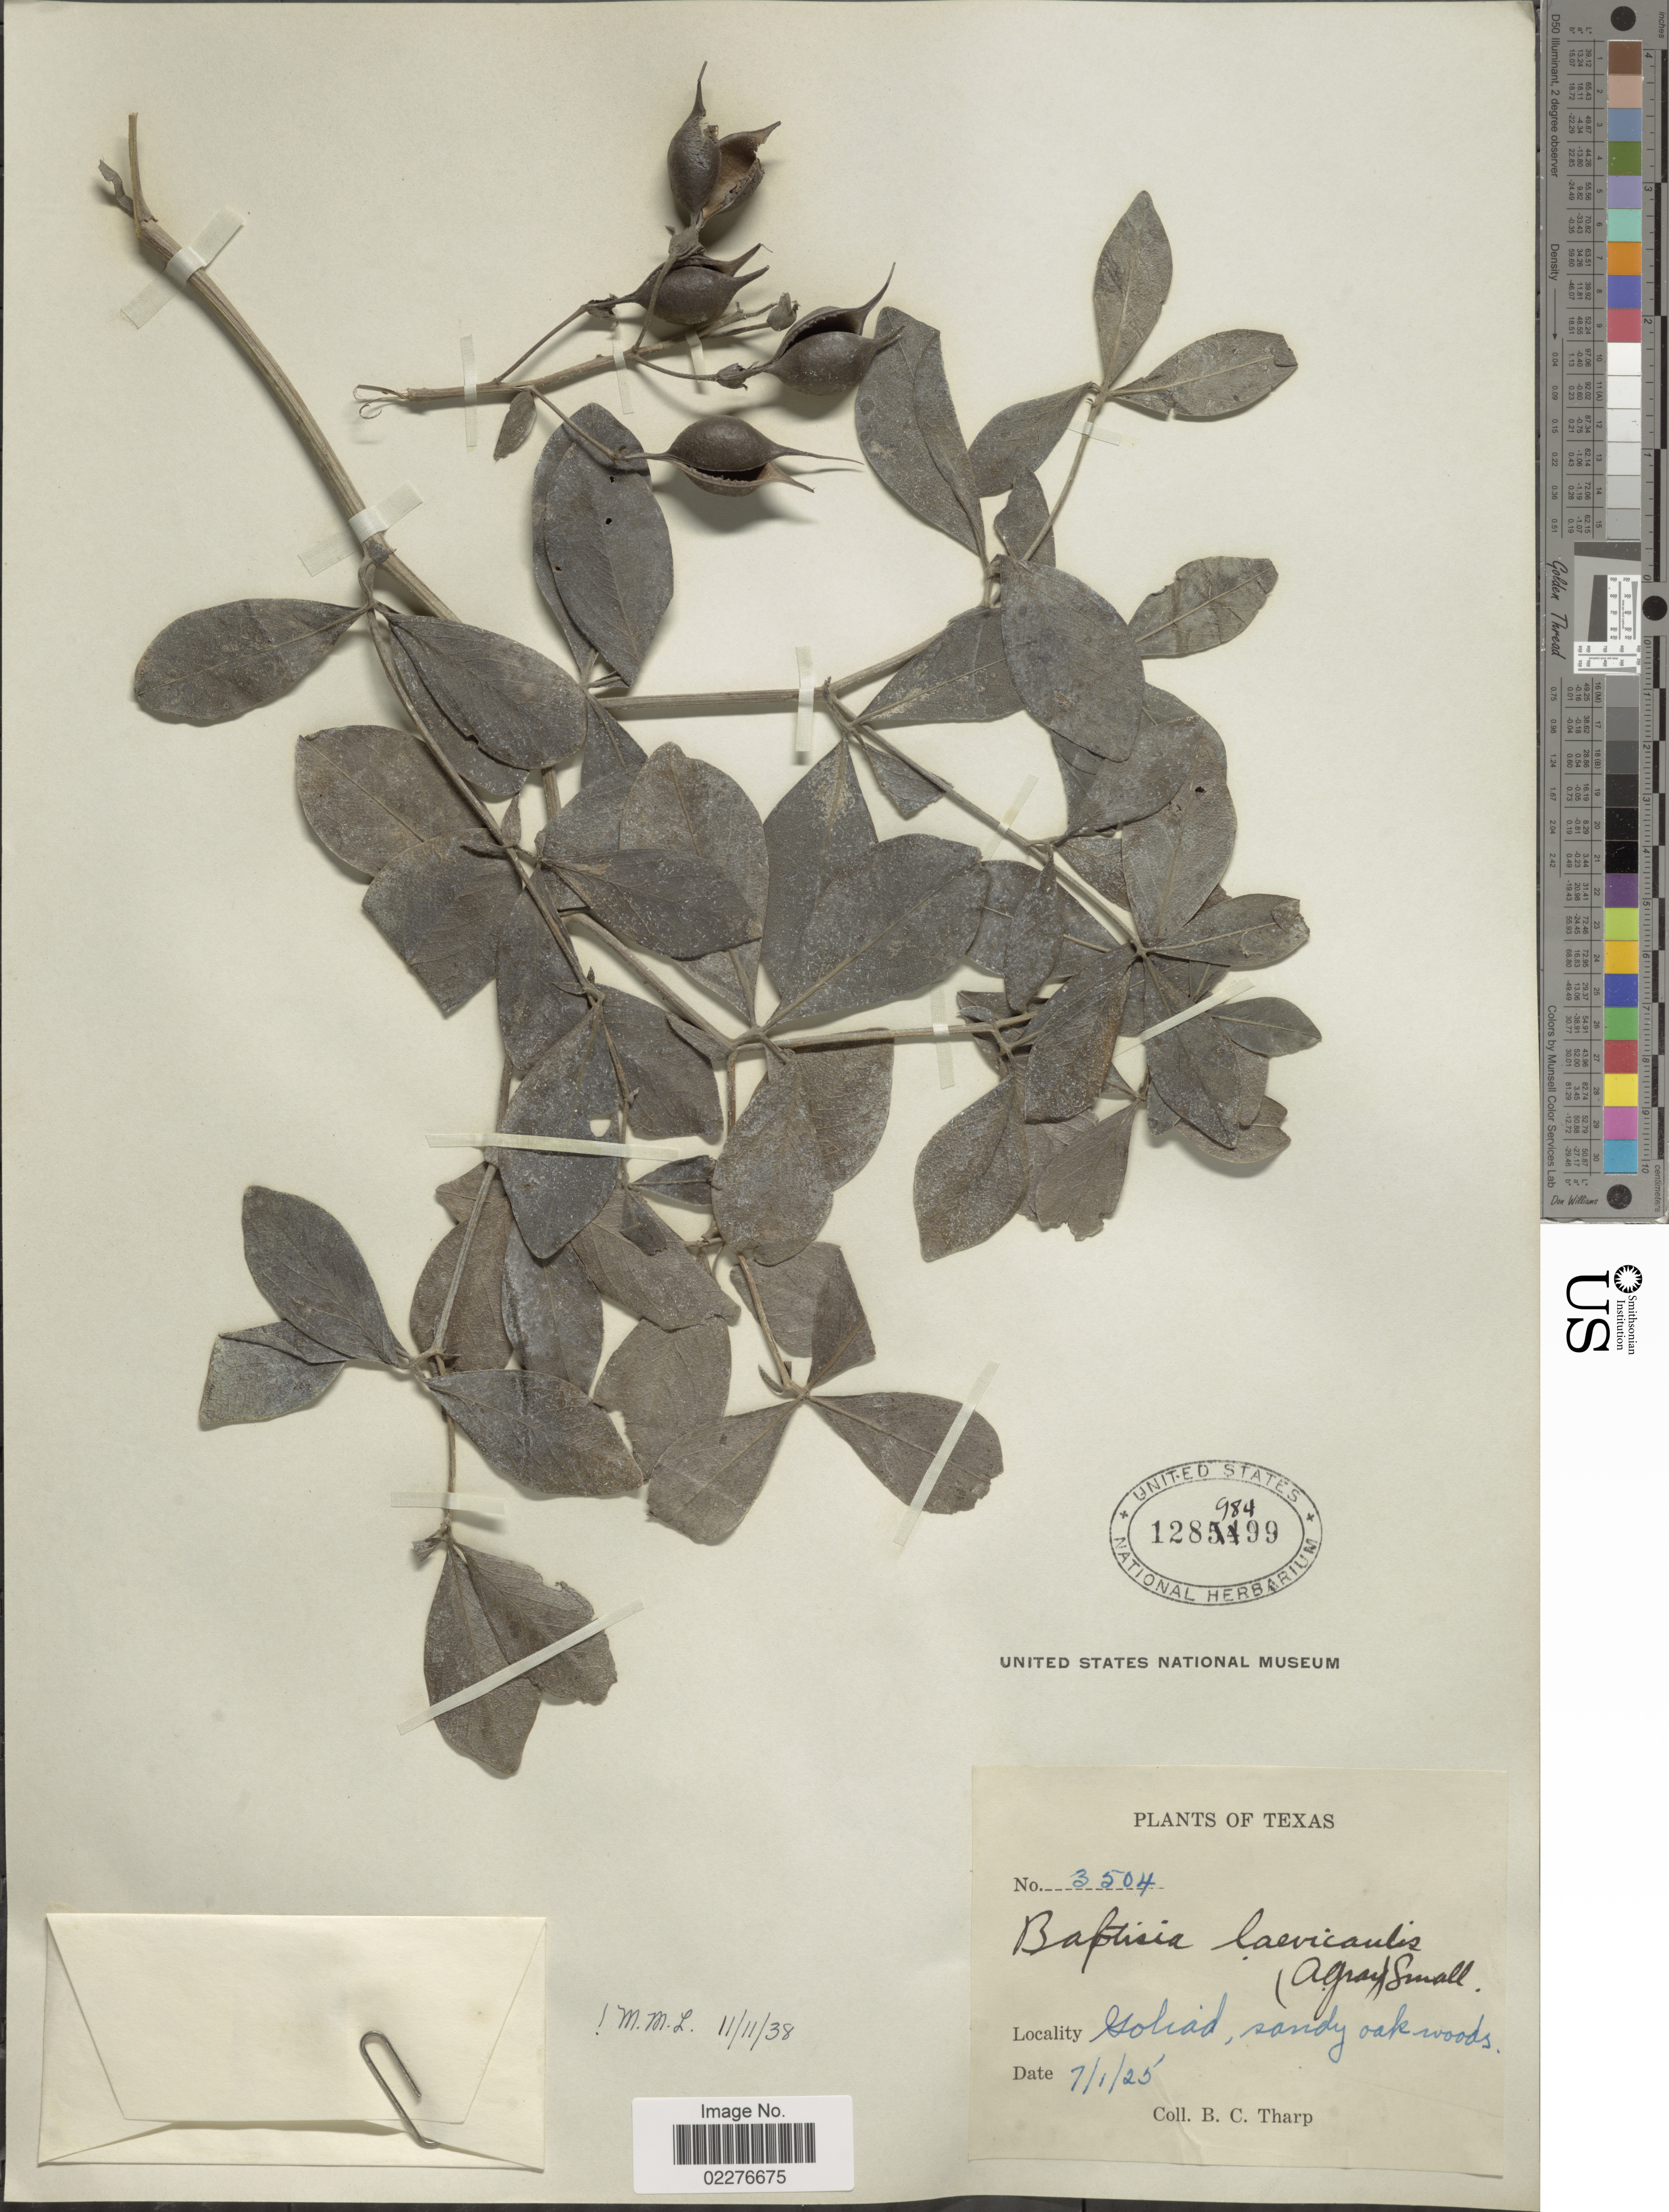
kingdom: Plantae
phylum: Tracheophyta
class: Magnoliopsida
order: Fabales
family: Fabaceae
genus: Baptisia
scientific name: Baptisia laevicaulis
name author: (Canby) Small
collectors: B. C. Tharp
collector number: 3504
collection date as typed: Transcribed d/m/y: 7/1/25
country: United States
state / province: Texas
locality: Golaid, sandy oak woods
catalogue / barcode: US 1289849